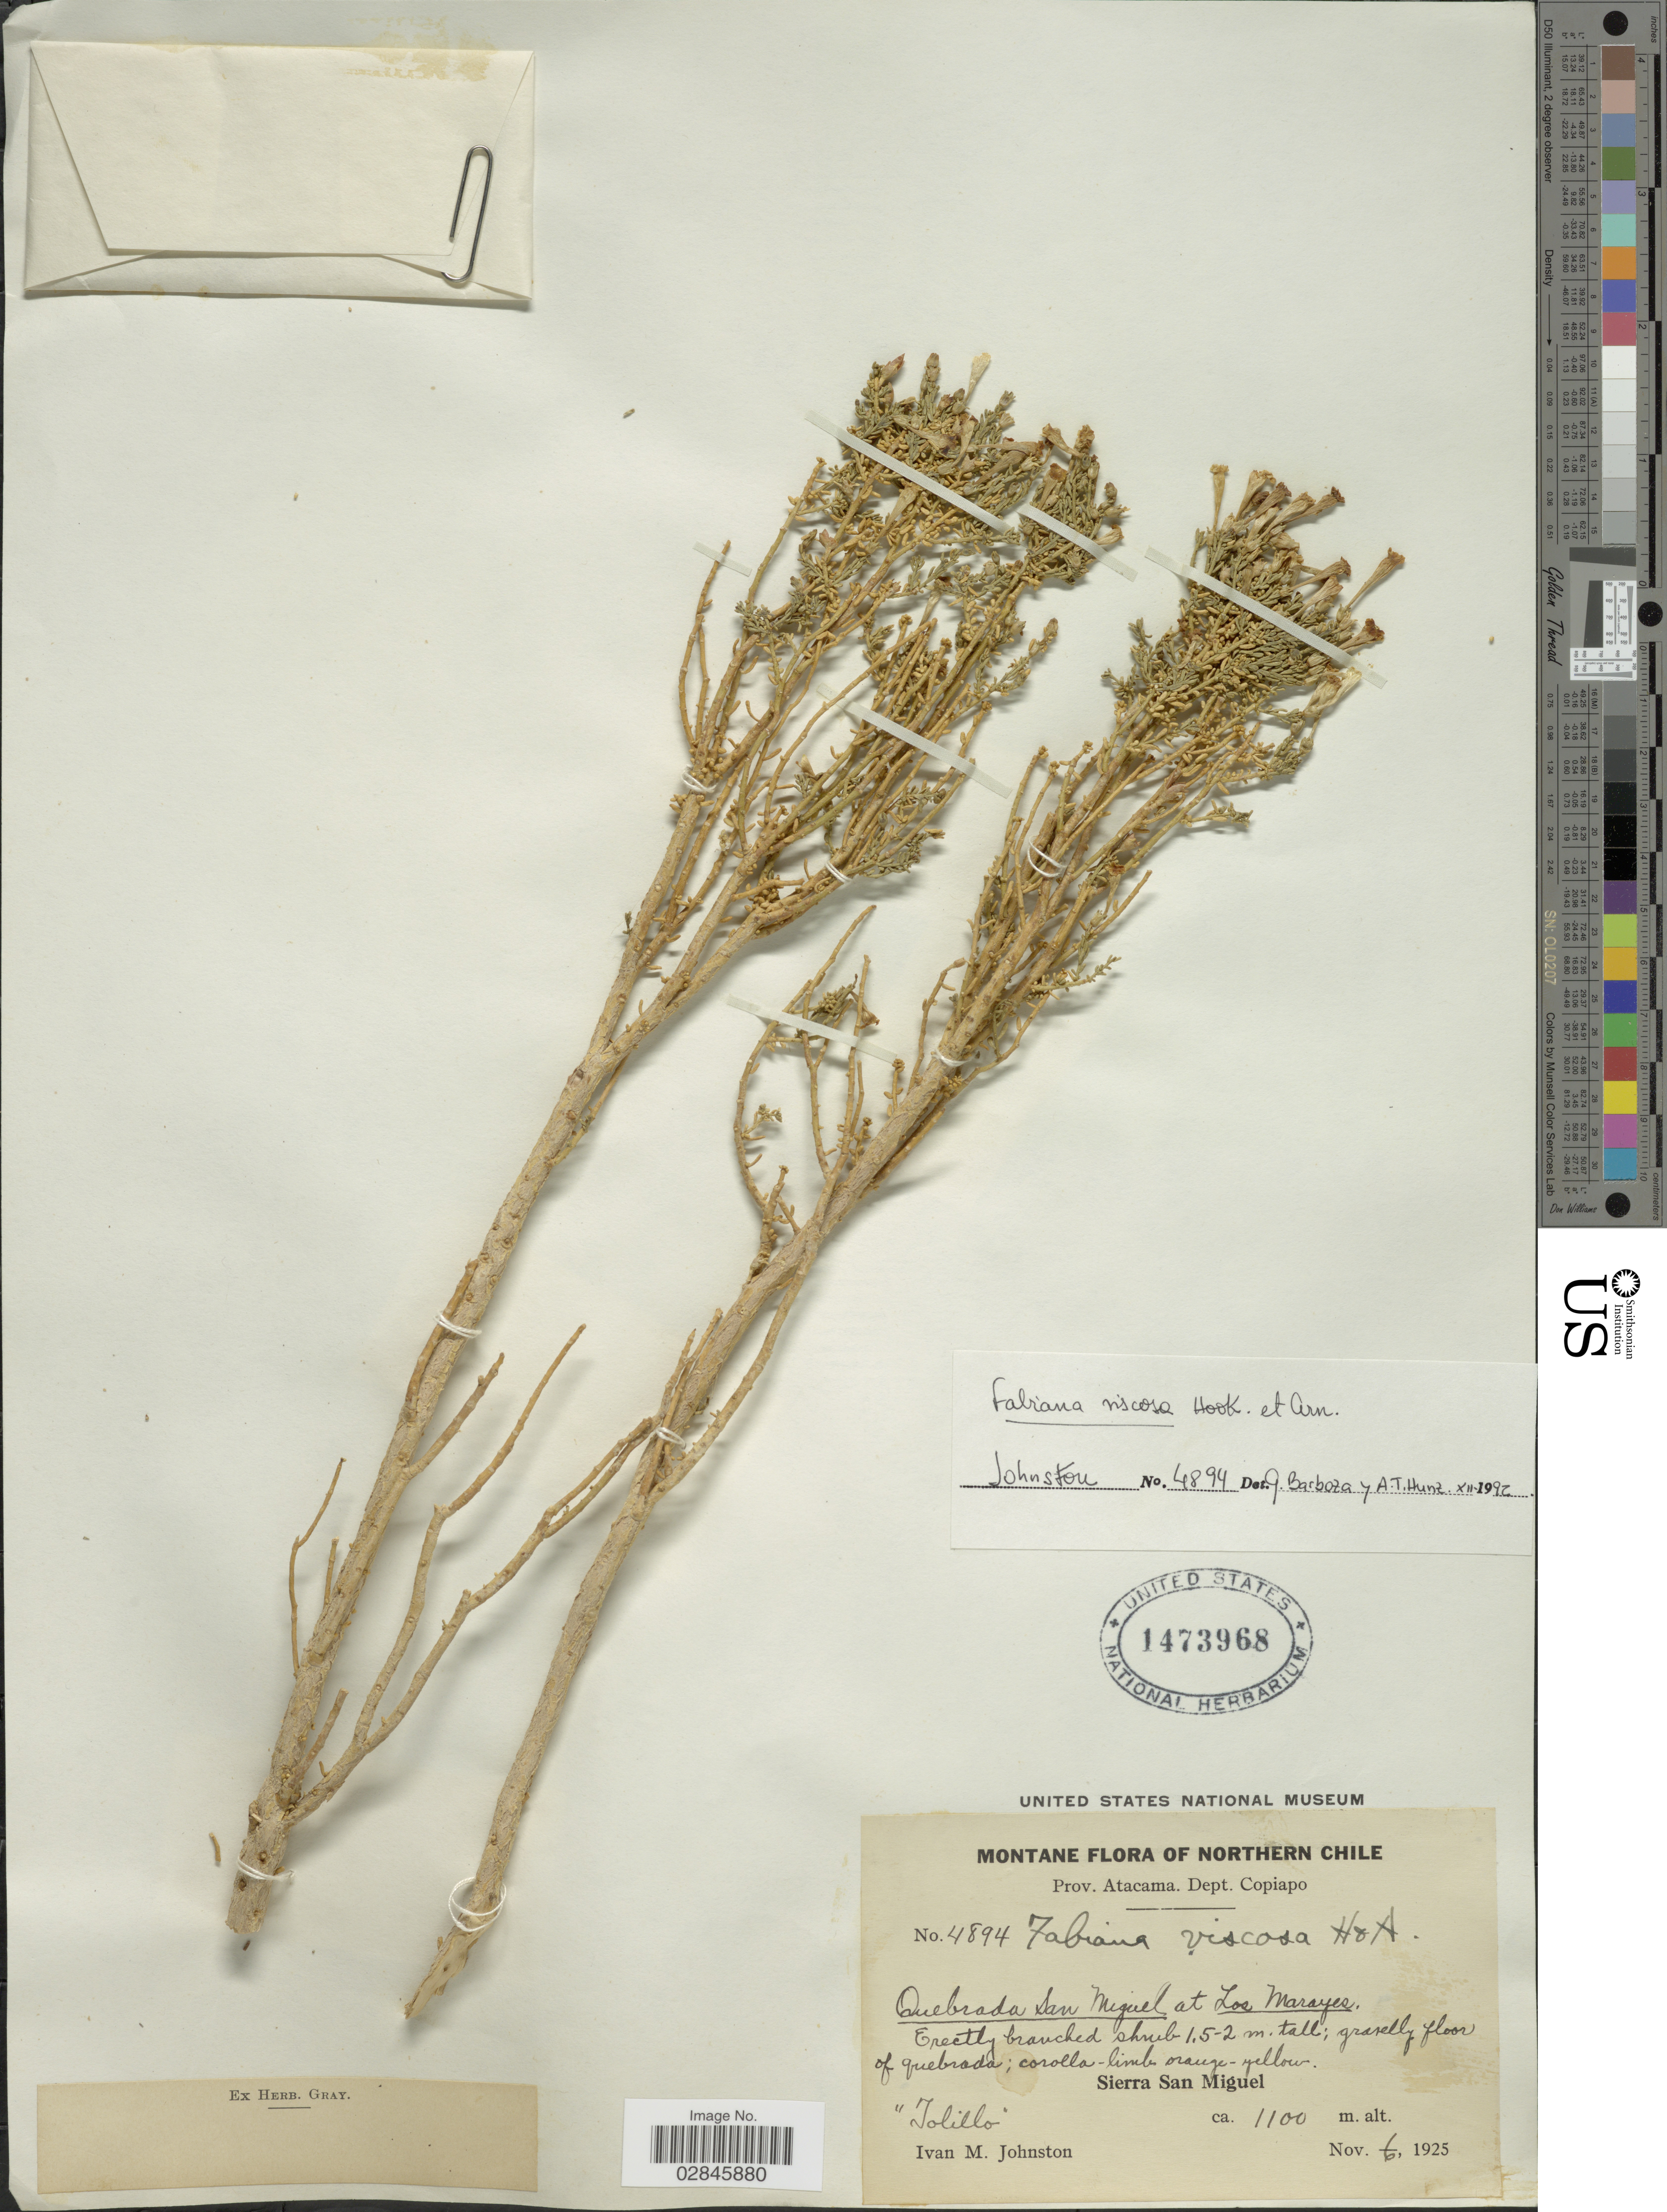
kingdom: Plantae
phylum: Tracheophyta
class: Magnoliopsida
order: Solanales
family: Solanaceae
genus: Fabiana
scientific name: Fabiana viscosa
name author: Hook. & Arn.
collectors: I.M. Johnston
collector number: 4894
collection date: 1925-11-06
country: Chile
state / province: Atacama (III)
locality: Montane Flora of Northern Chile. Dept. Copiapo. Quebrada San Miguel at Los Marayes. Sierra San Miguel.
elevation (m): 1100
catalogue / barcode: US 1473968